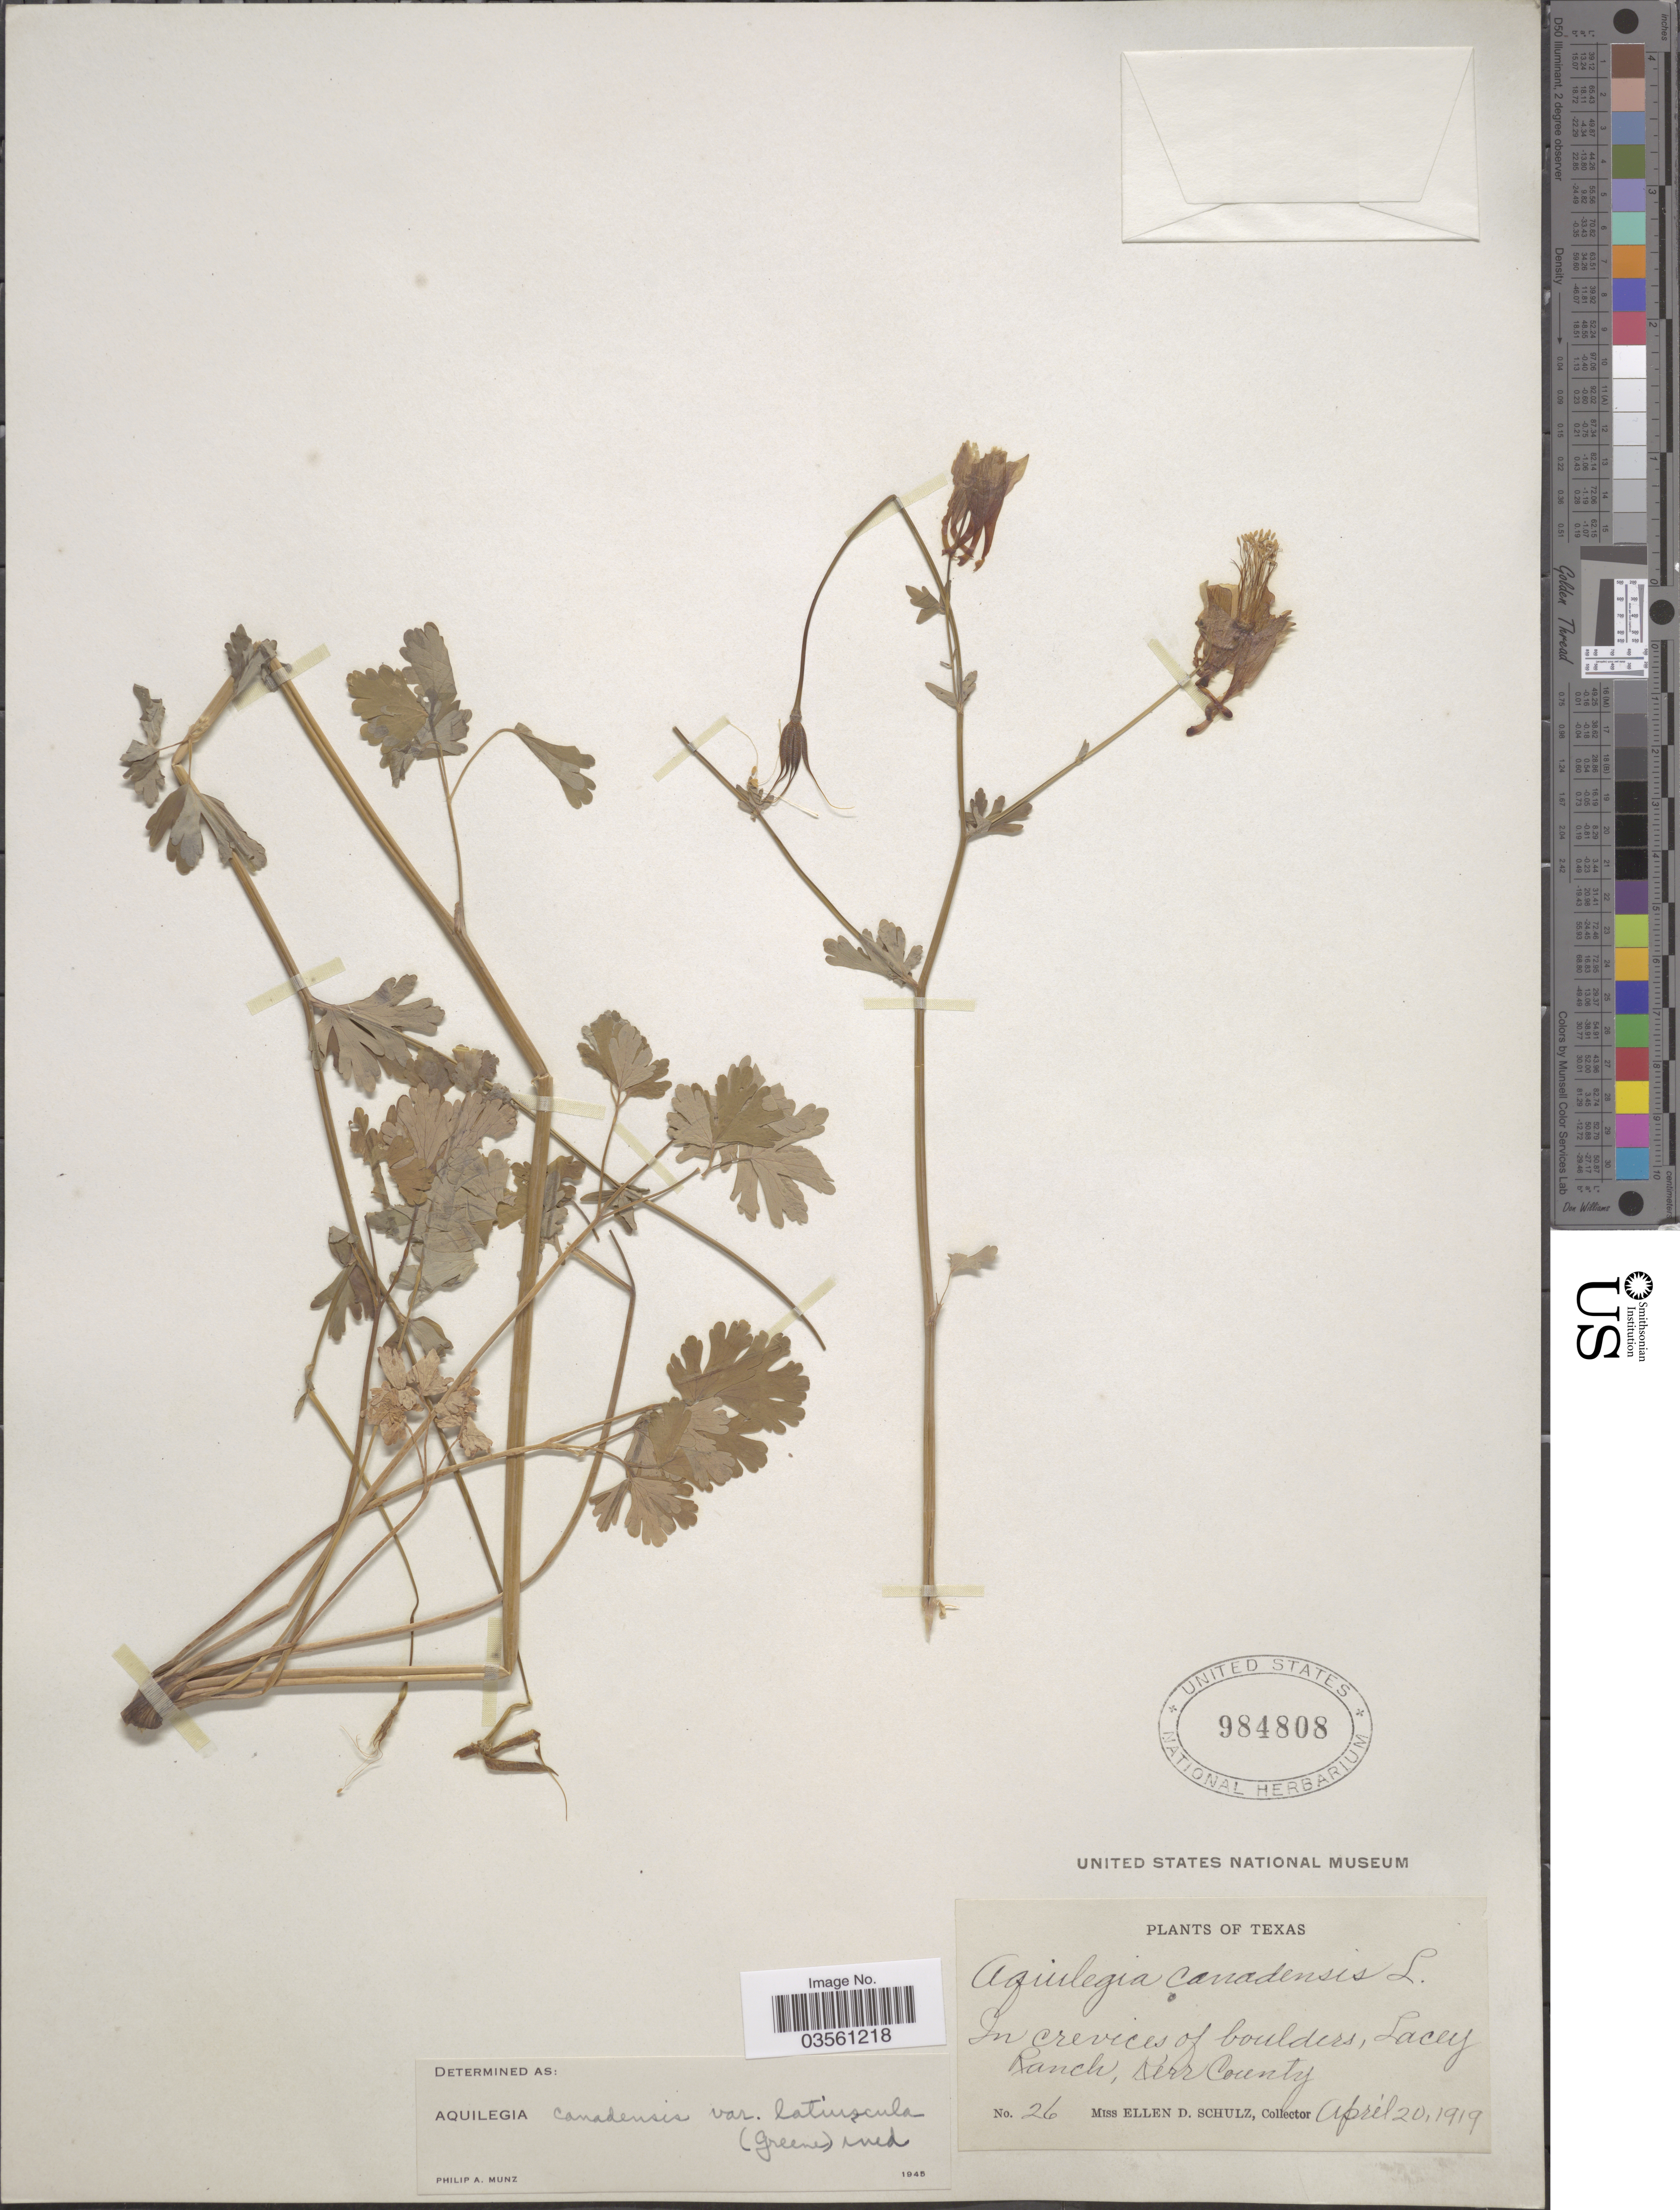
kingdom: Plantae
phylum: Tracheophyta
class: Magnoliopsida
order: Ranunculales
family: Ranunculaceae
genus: Aquilegia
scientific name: Aquilegia canadensis var. latiuscula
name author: (Greene) Munz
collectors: E. D. Schulz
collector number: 26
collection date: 1919-04-20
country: United States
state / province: Texas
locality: In crevices of boulders, Lacey Ranch, Kerr County.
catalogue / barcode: US 984808